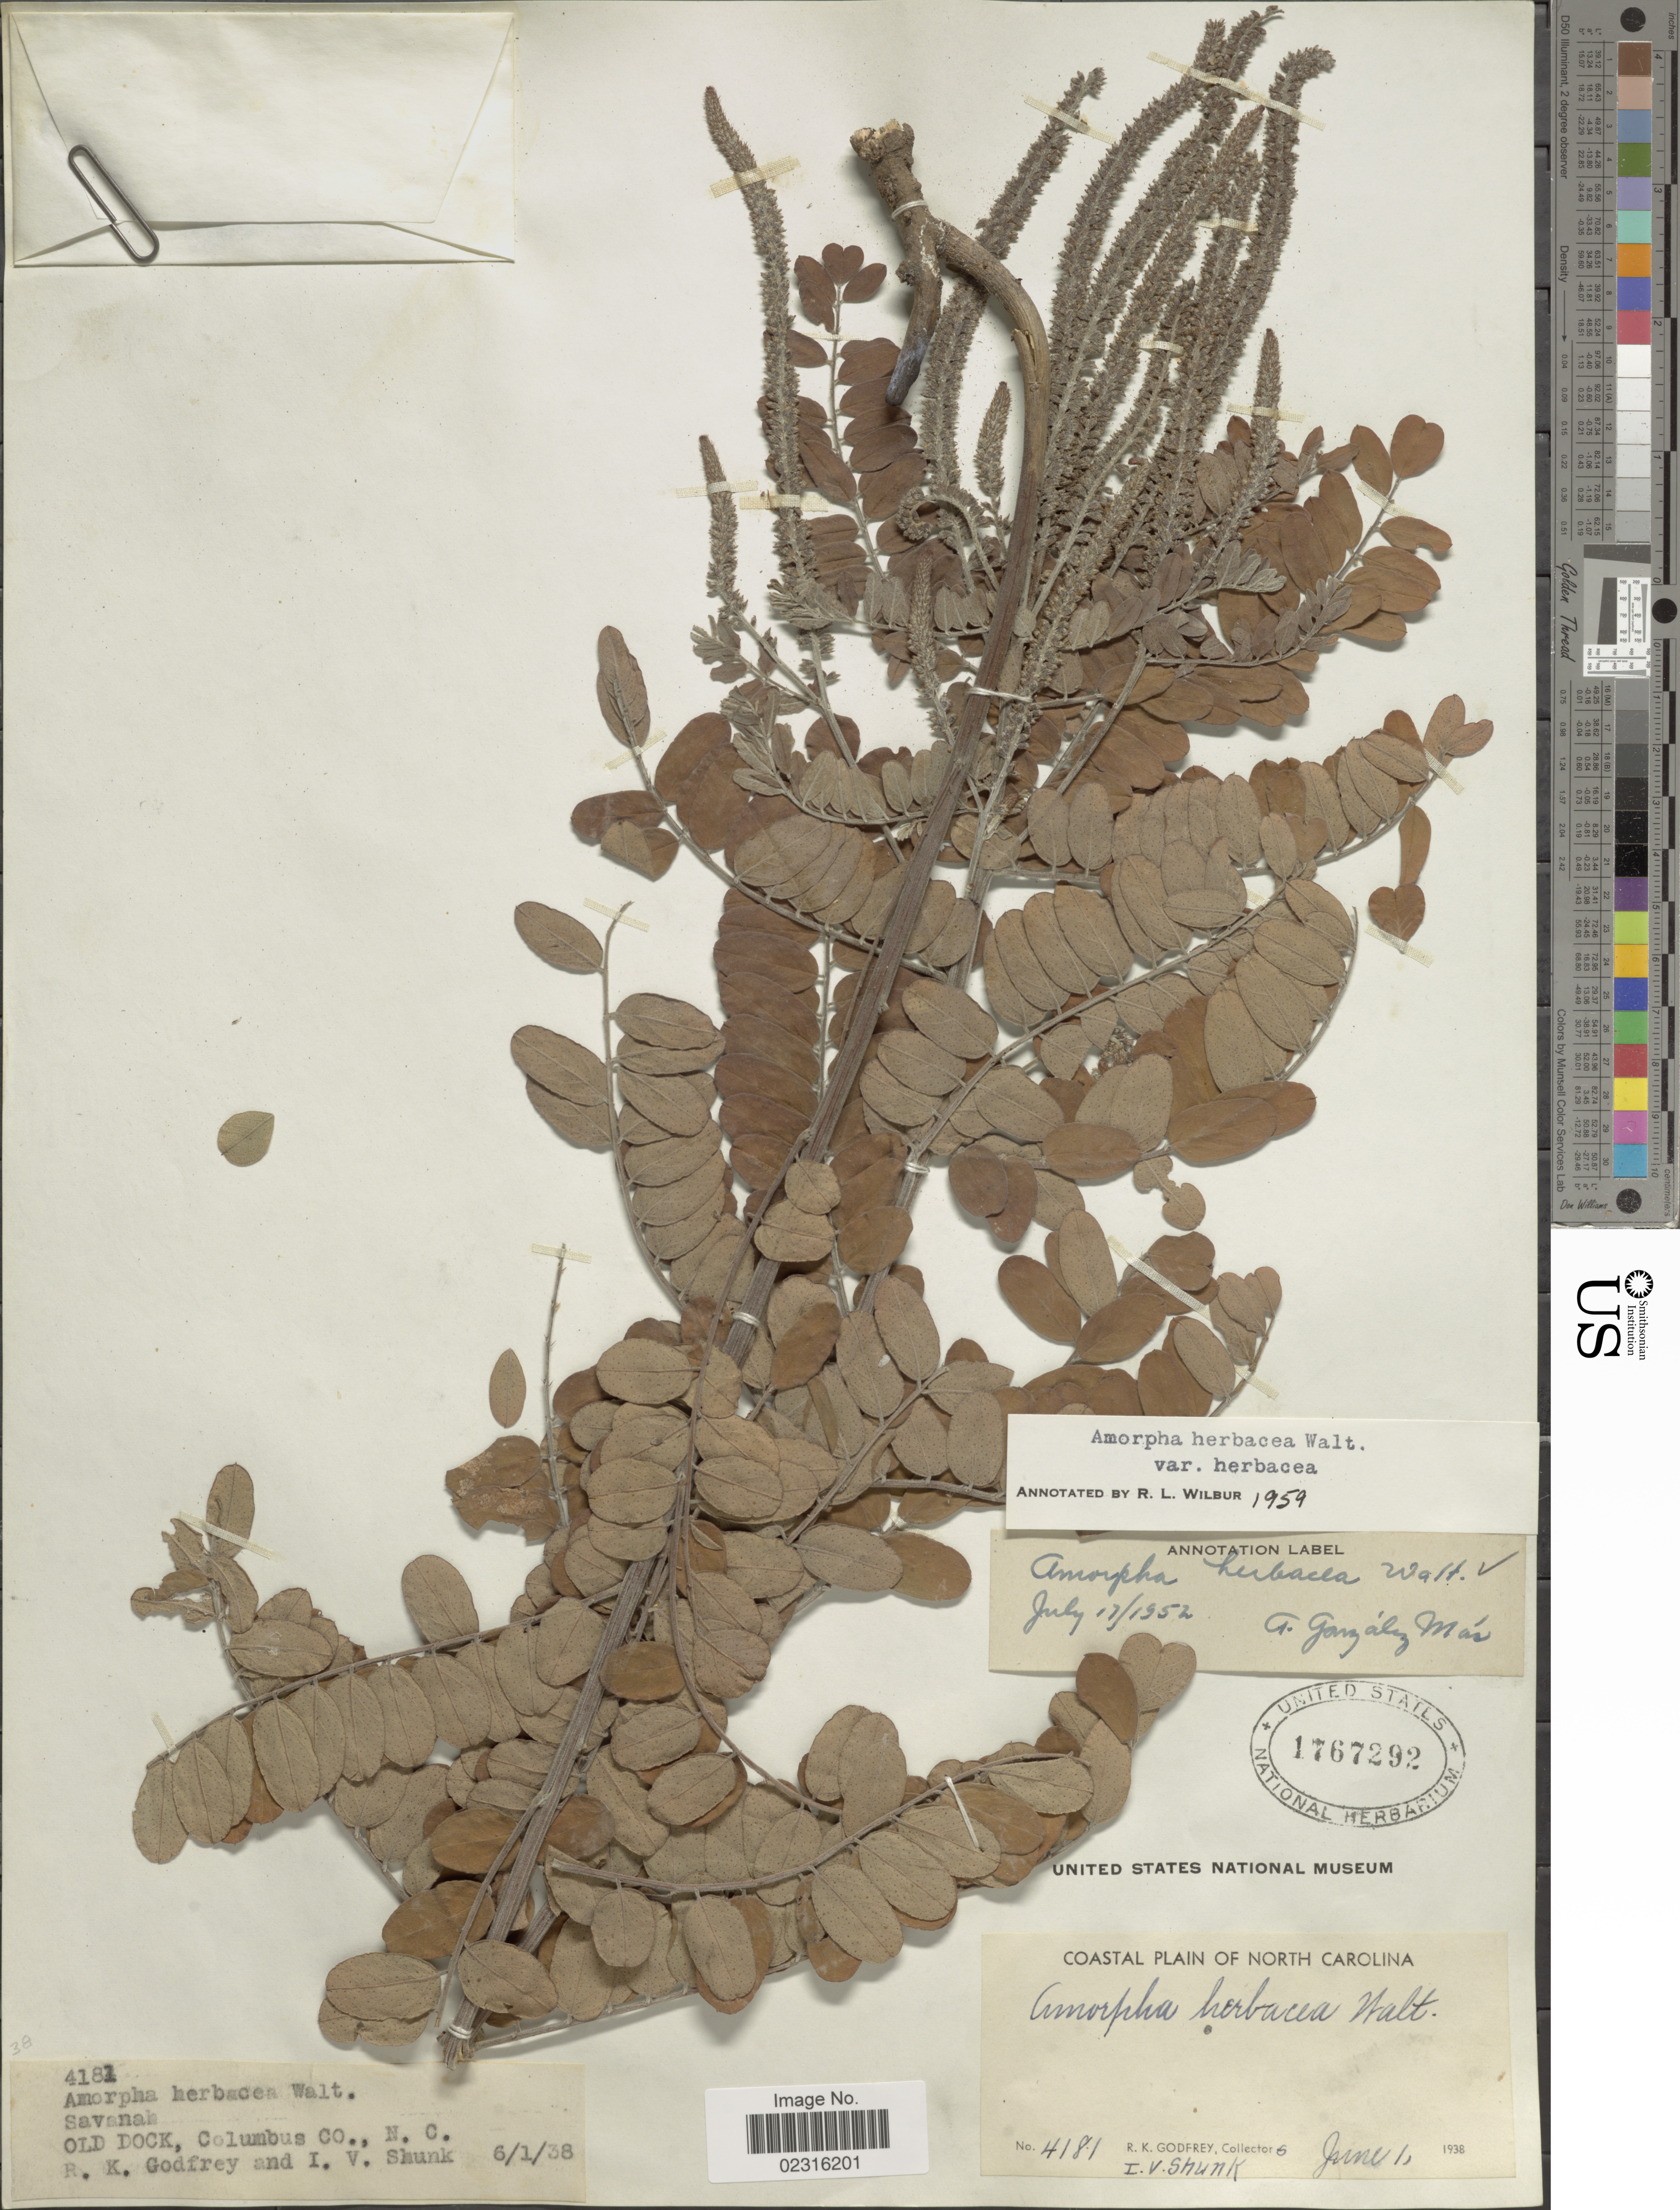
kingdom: Plantae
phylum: Tracheophyta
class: Magnoliopsida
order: Fabales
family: Fabaceae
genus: Amorpha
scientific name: Amorpha herbacea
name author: Schltdl.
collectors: R. K. Godfrey & I. Schunk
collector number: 4181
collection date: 1938-06-01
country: United States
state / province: North Carolina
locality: Savannah, Old Dock, Columbus Co.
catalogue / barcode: US 1767292